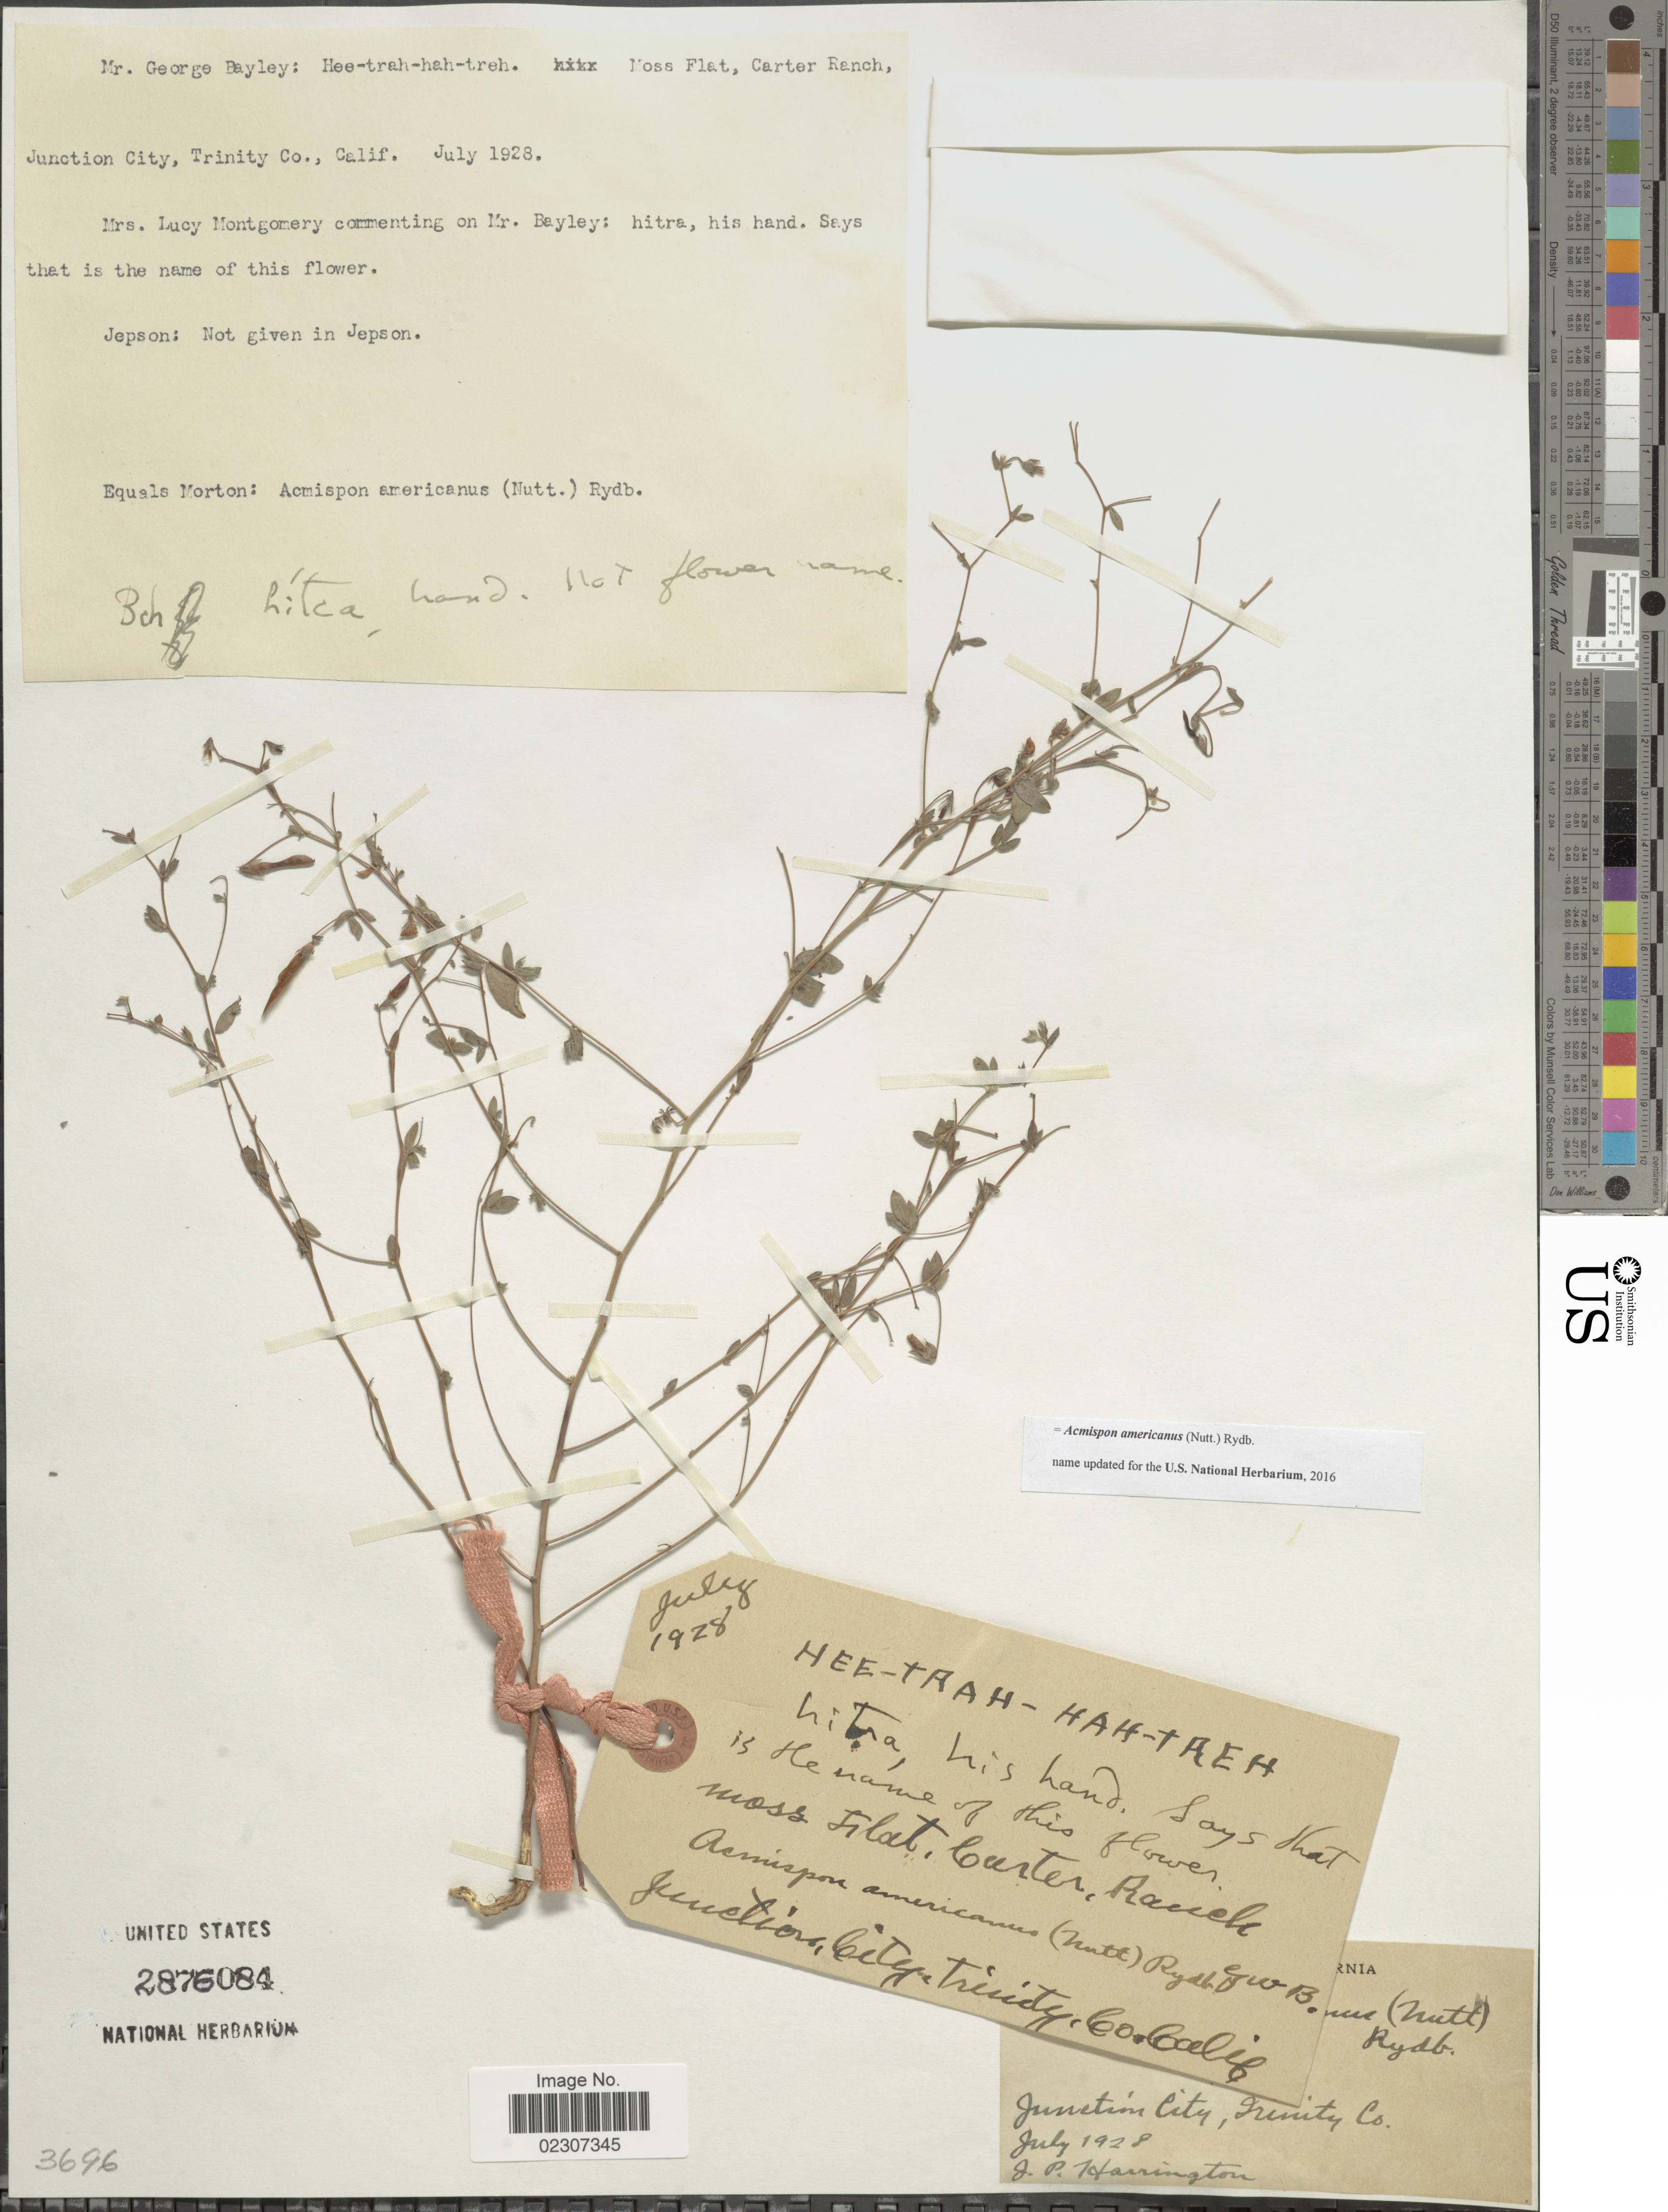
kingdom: Plantae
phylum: Tracheophyta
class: Magnoliopsida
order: Fabales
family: Fabaceae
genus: Acmispon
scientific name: Acmispon americanus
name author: (Nutt.) Rydb.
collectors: J. Harrington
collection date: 1928-07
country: United States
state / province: California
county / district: Trinity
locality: Junction City, Trinity Co. Calif.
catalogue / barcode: US 2876084